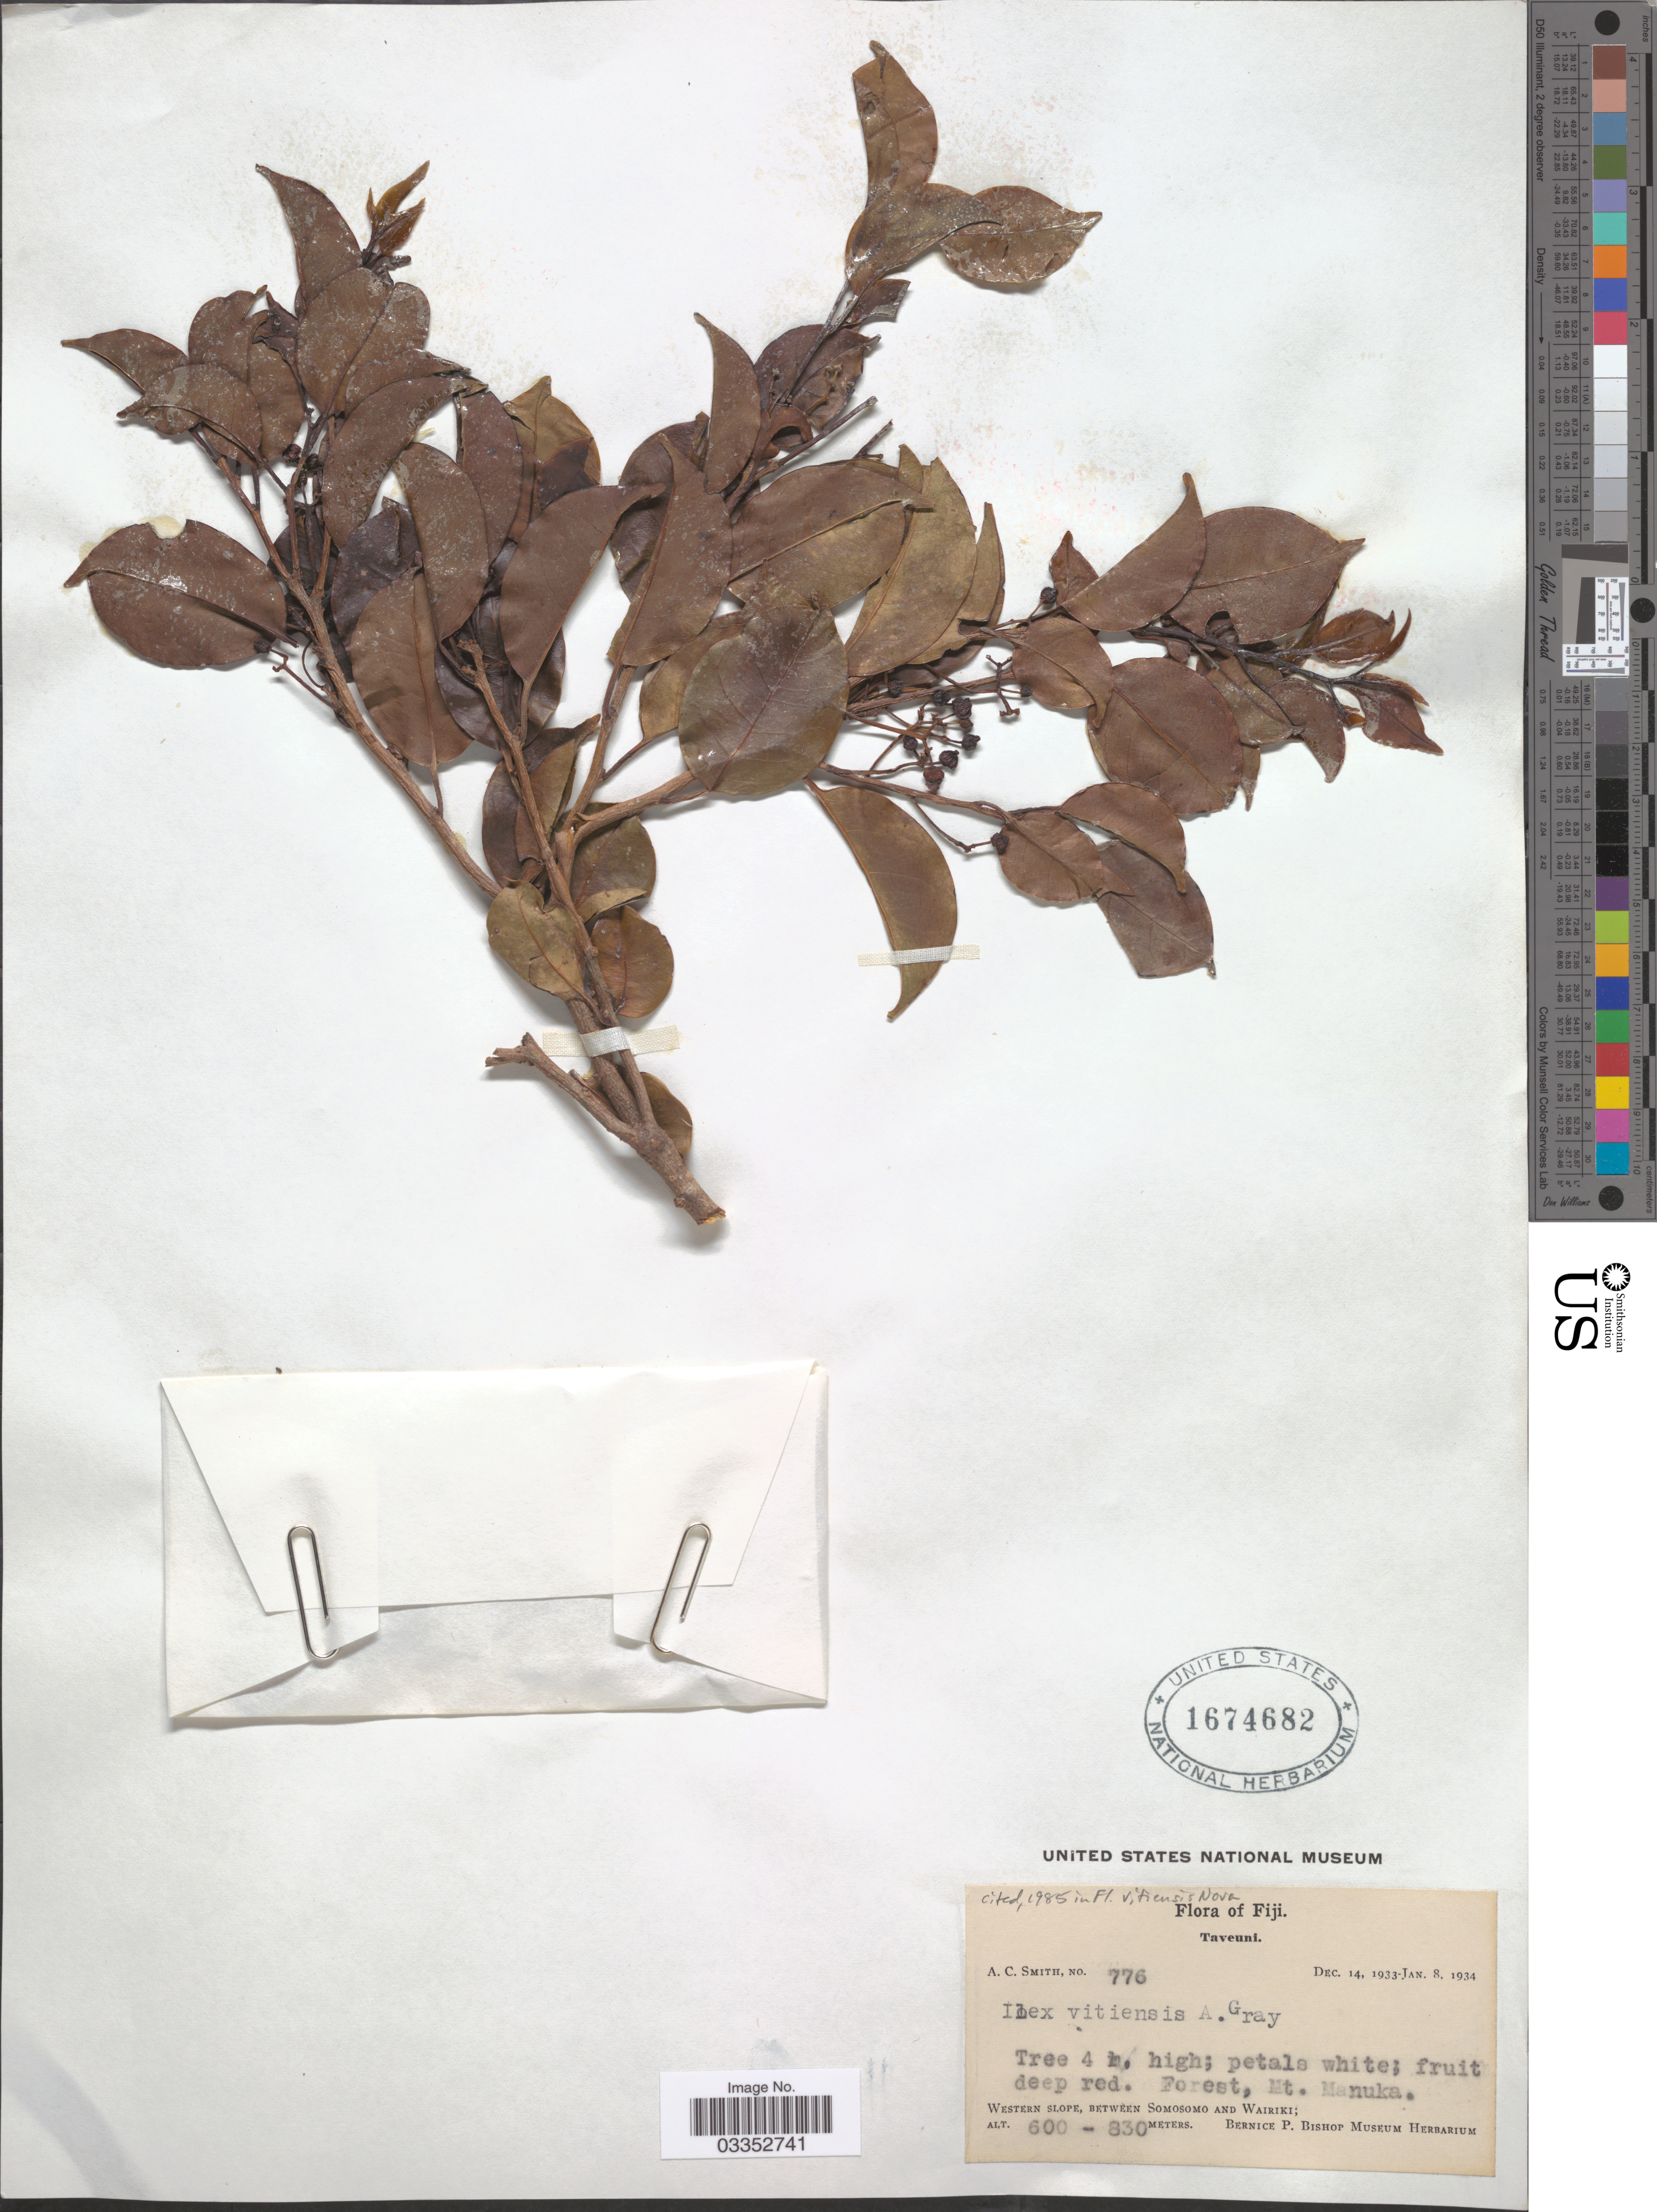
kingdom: Plantae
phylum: Tracheophyta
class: Magnoliopsida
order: Aquifoliales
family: Aquifoliaceae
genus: Ilex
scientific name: Ilex vitiensis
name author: A. Gray in Wilkes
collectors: A. C. Smith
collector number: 776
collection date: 1933-12-14/1934-01-08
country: Fiji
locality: Taveuni. Forest, Mt. Manuka. Western slope, between Somosomo and Wairiki.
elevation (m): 600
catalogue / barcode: US 1674682